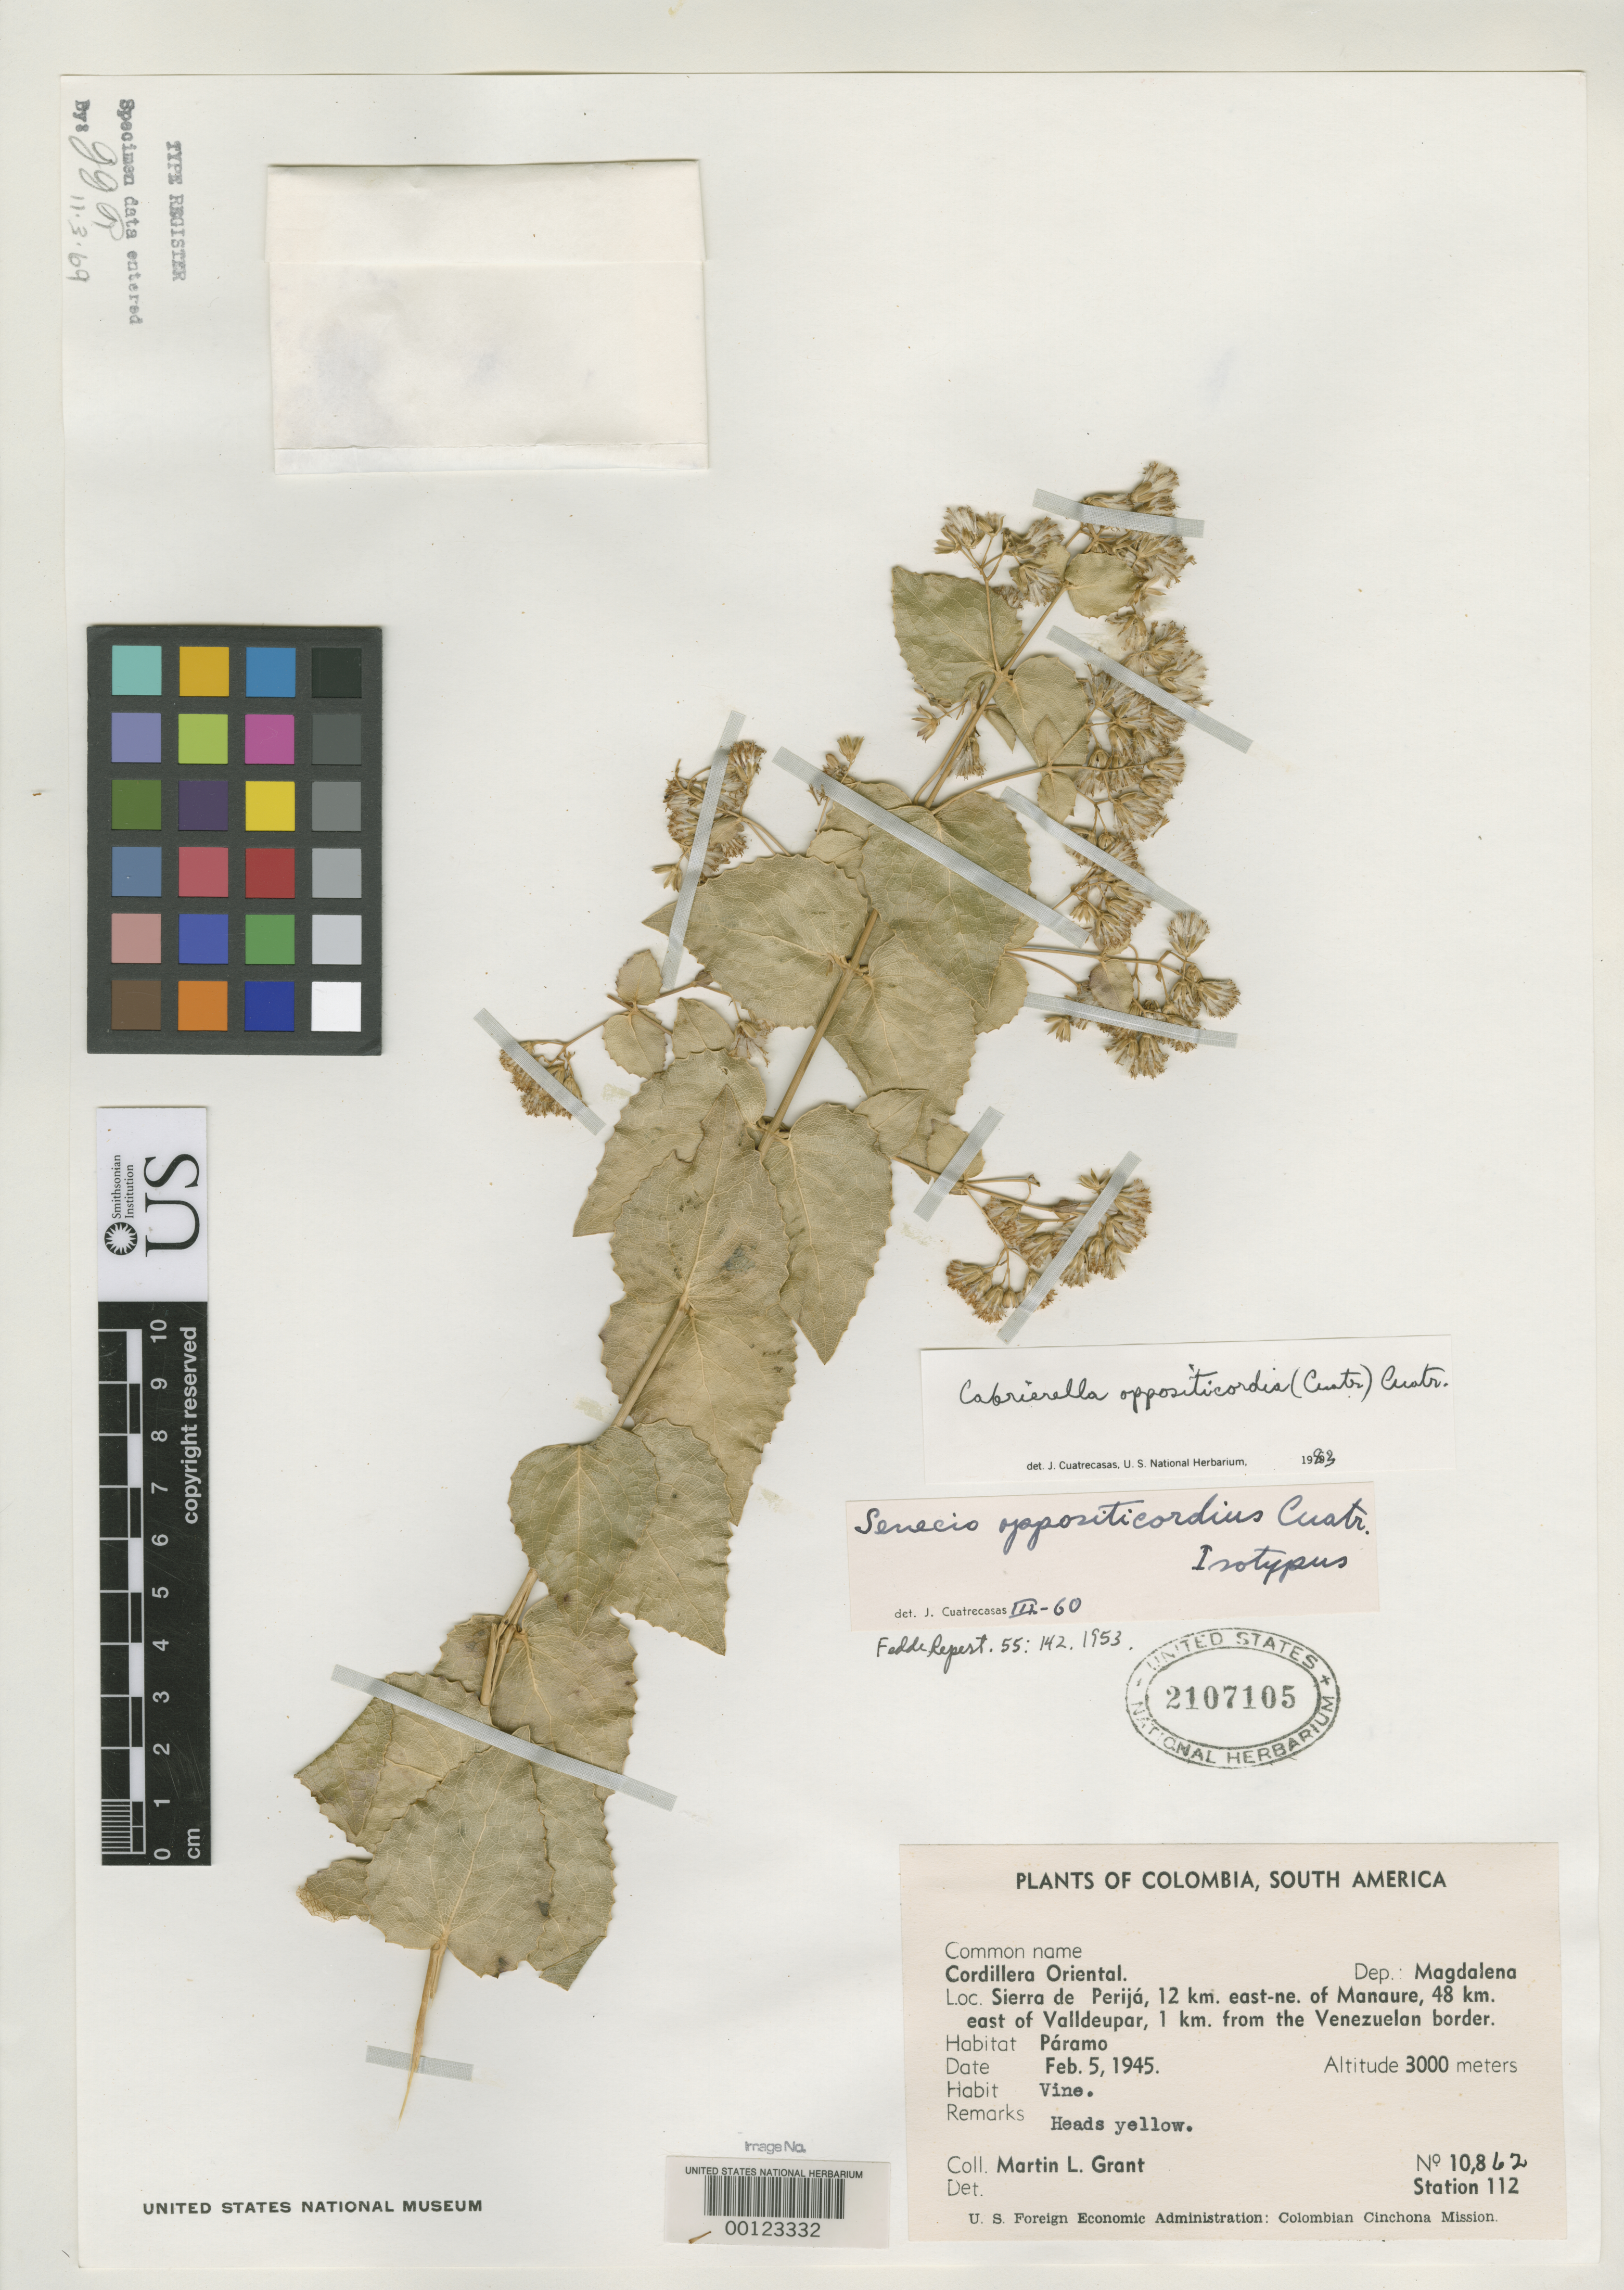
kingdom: Plantae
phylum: Tracheophyta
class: Magnoliopsida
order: Asterales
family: Asteraceae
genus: Senecio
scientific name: Senecio oppositicordius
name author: Cuatrec.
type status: Isotype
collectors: M. L. Grant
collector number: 10862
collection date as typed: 05 Feb 1945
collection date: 1945-02-05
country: Colombia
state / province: Magdalena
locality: Sierra de Perija, E of Manaure.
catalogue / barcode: US 2107105